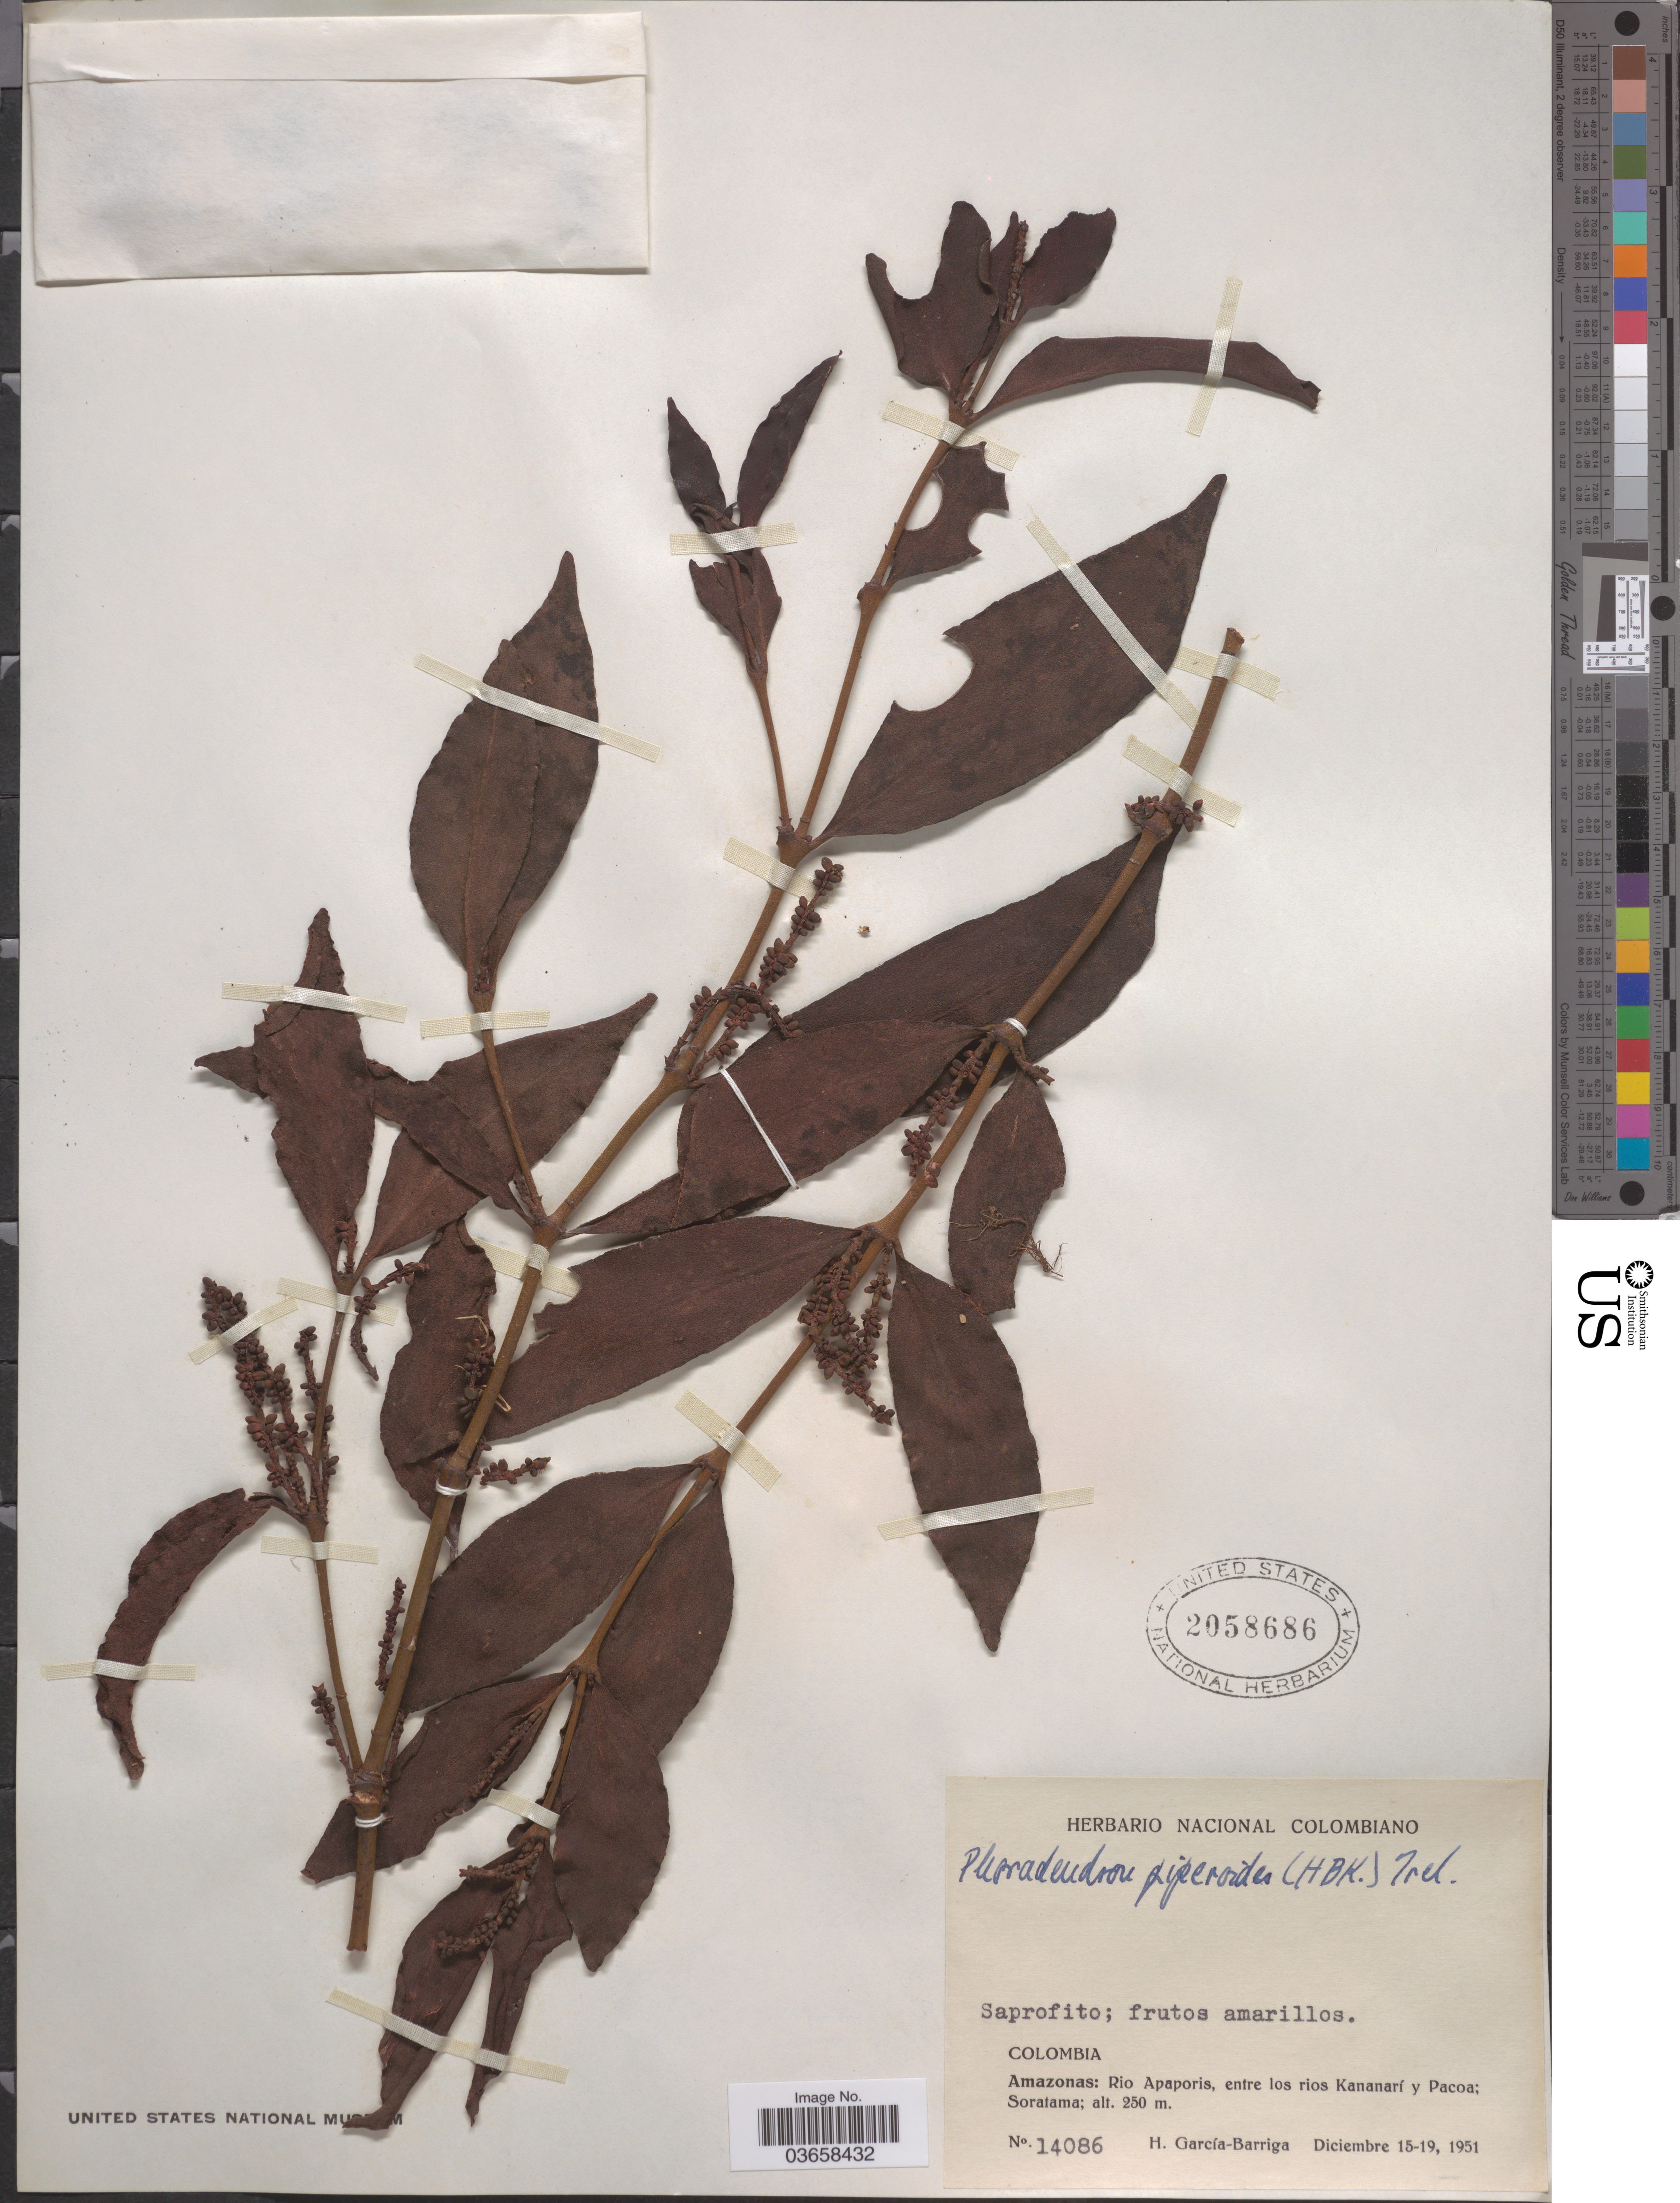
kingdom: Plantae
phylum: Tracheophyta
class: Magnoliopsida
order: Santalales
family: Viscaceae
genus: Phoradendron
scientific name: Phoradendron piperoides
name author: (Kunth) Trel.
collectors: H. García Barriga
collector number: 14086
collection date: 1951-12-15/1951-12-19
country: Colombia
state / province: Amazônas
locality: Rio Apaporis, entre los rios Kananarí y Pacoa; Soratama.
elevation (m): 250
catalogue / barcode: US 2058686